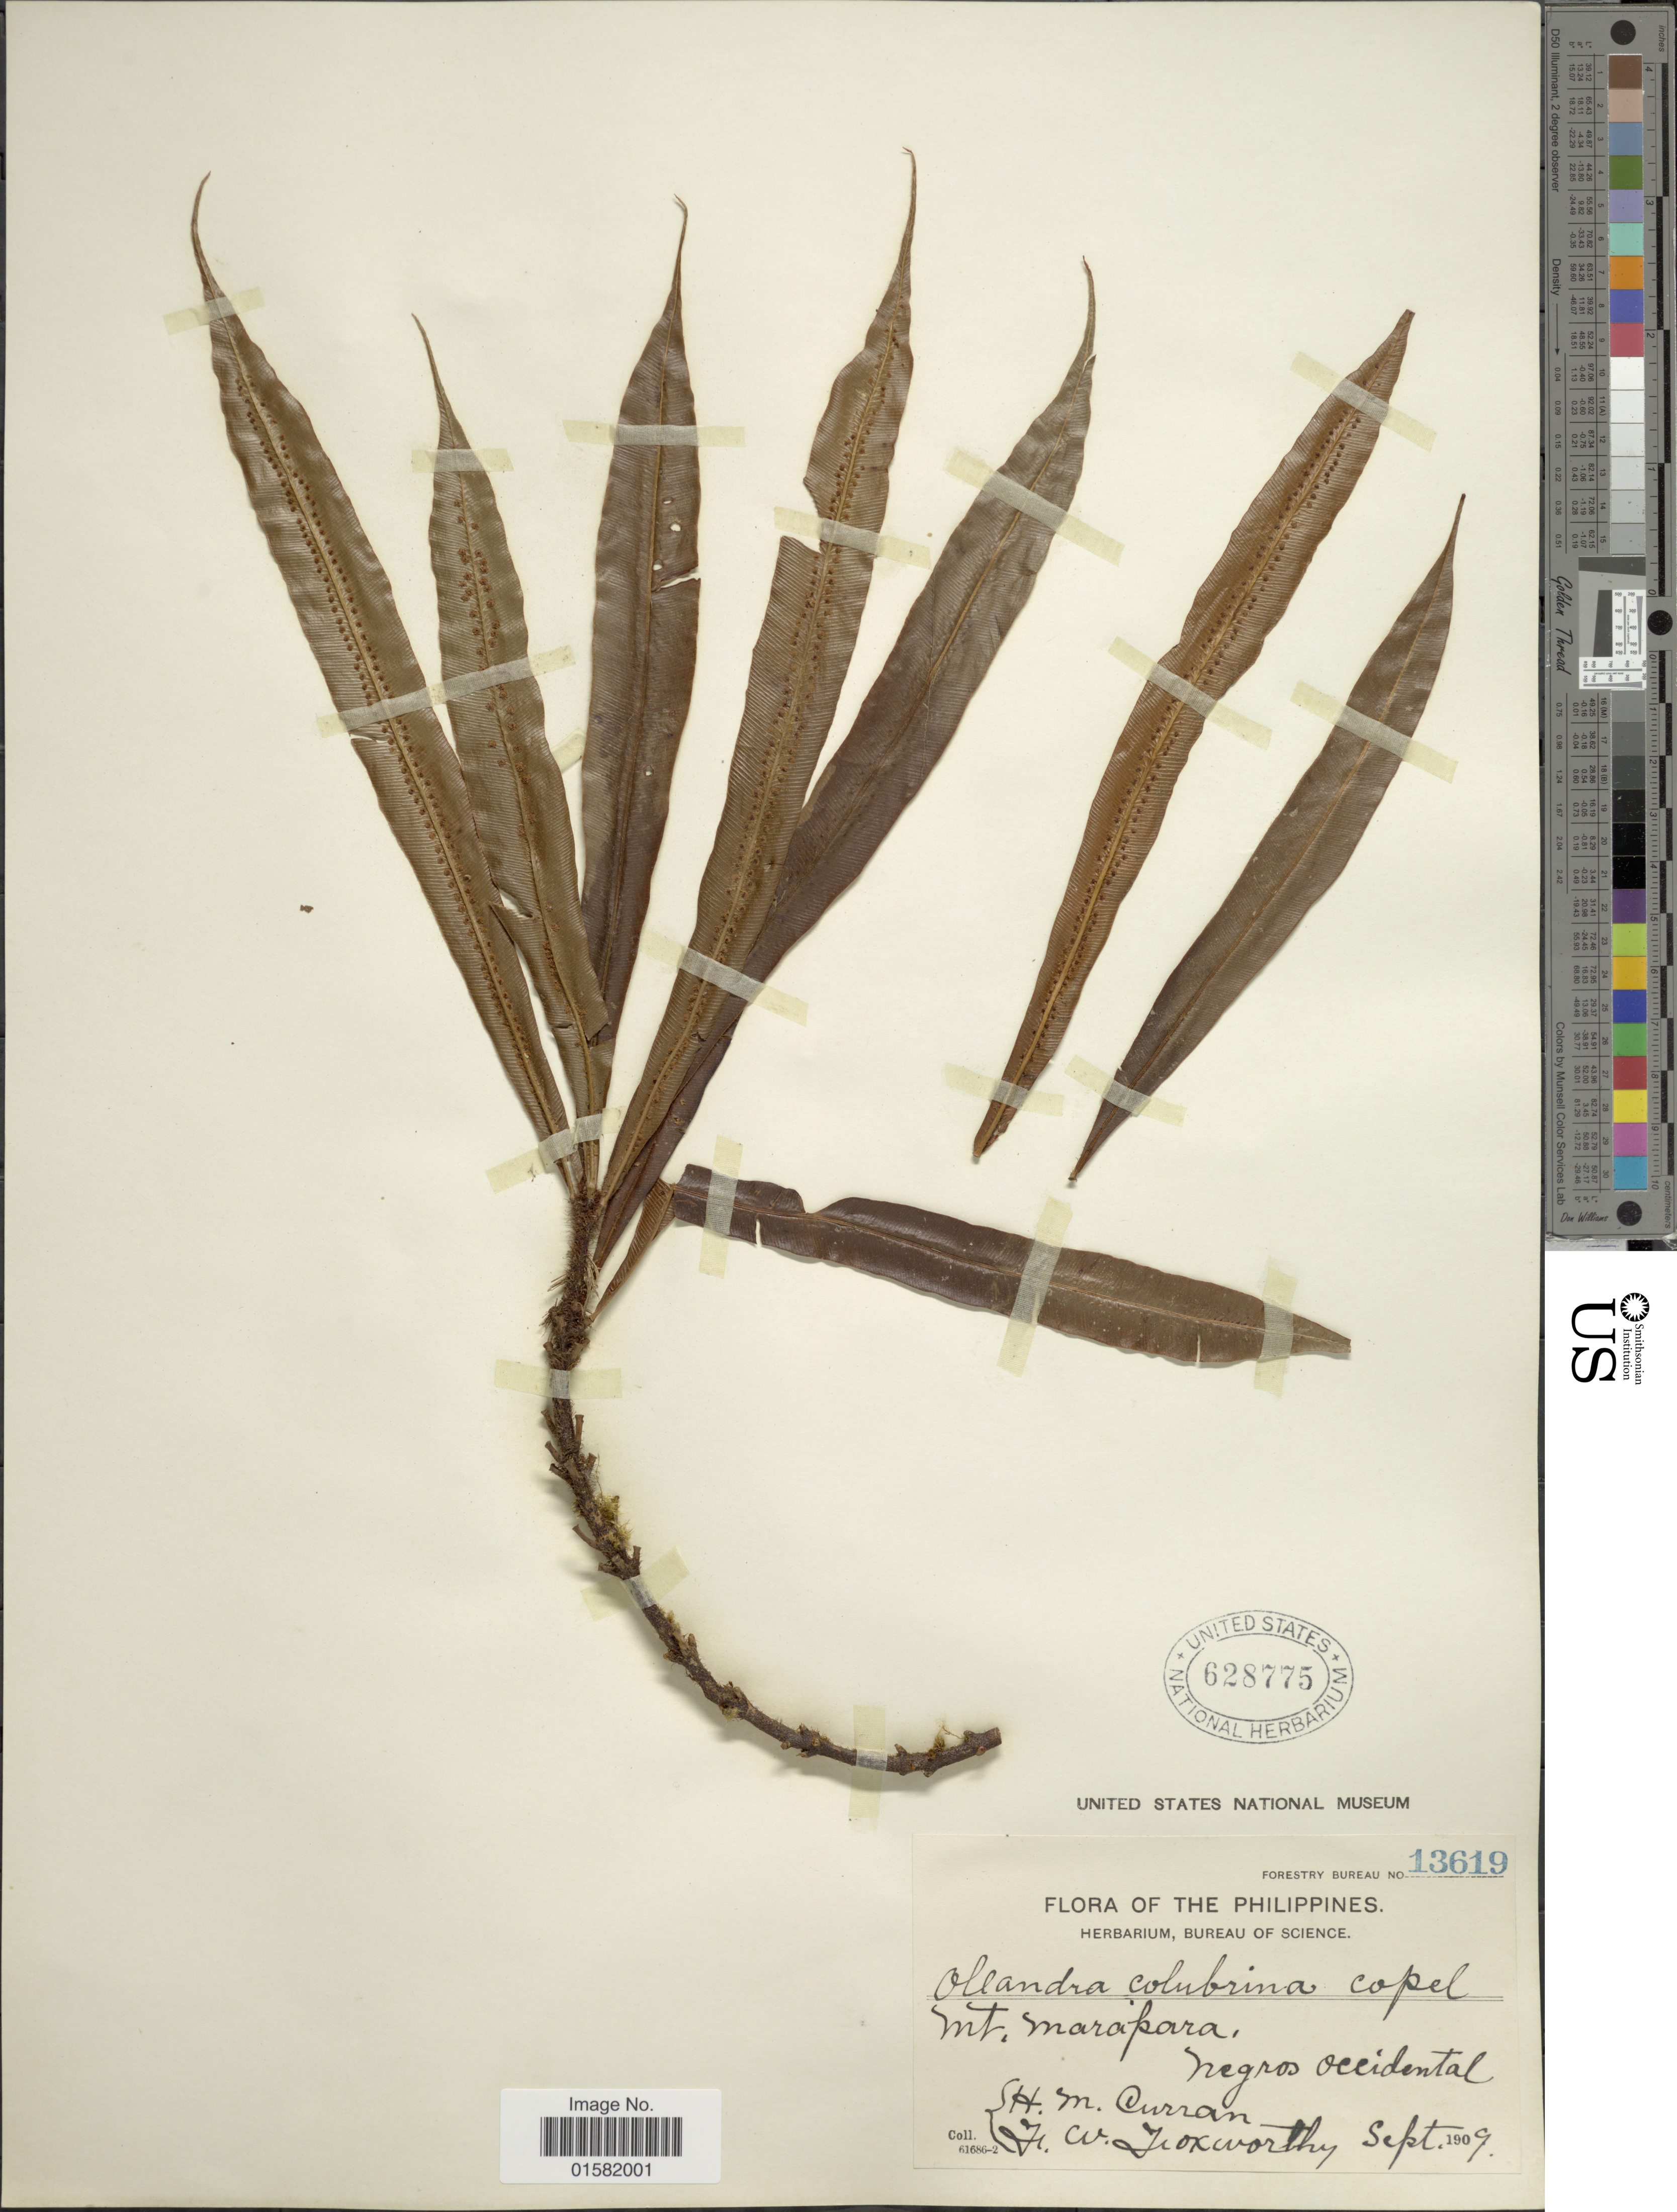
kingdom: Plantae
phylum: Tracheophyta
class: Polypodiopsida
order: Polypodiales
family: Oleandraceae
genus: Oleandra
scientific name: Oleandra colubrina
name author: (Blanco) Copel.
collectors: H. M. Curran & F. W. Foxworthy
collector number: Forestry Bureau 13619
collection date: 1909-09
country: Philippines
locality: The Philippines, Mt. Marapara, Negros Occidental.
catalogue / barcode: US 628775